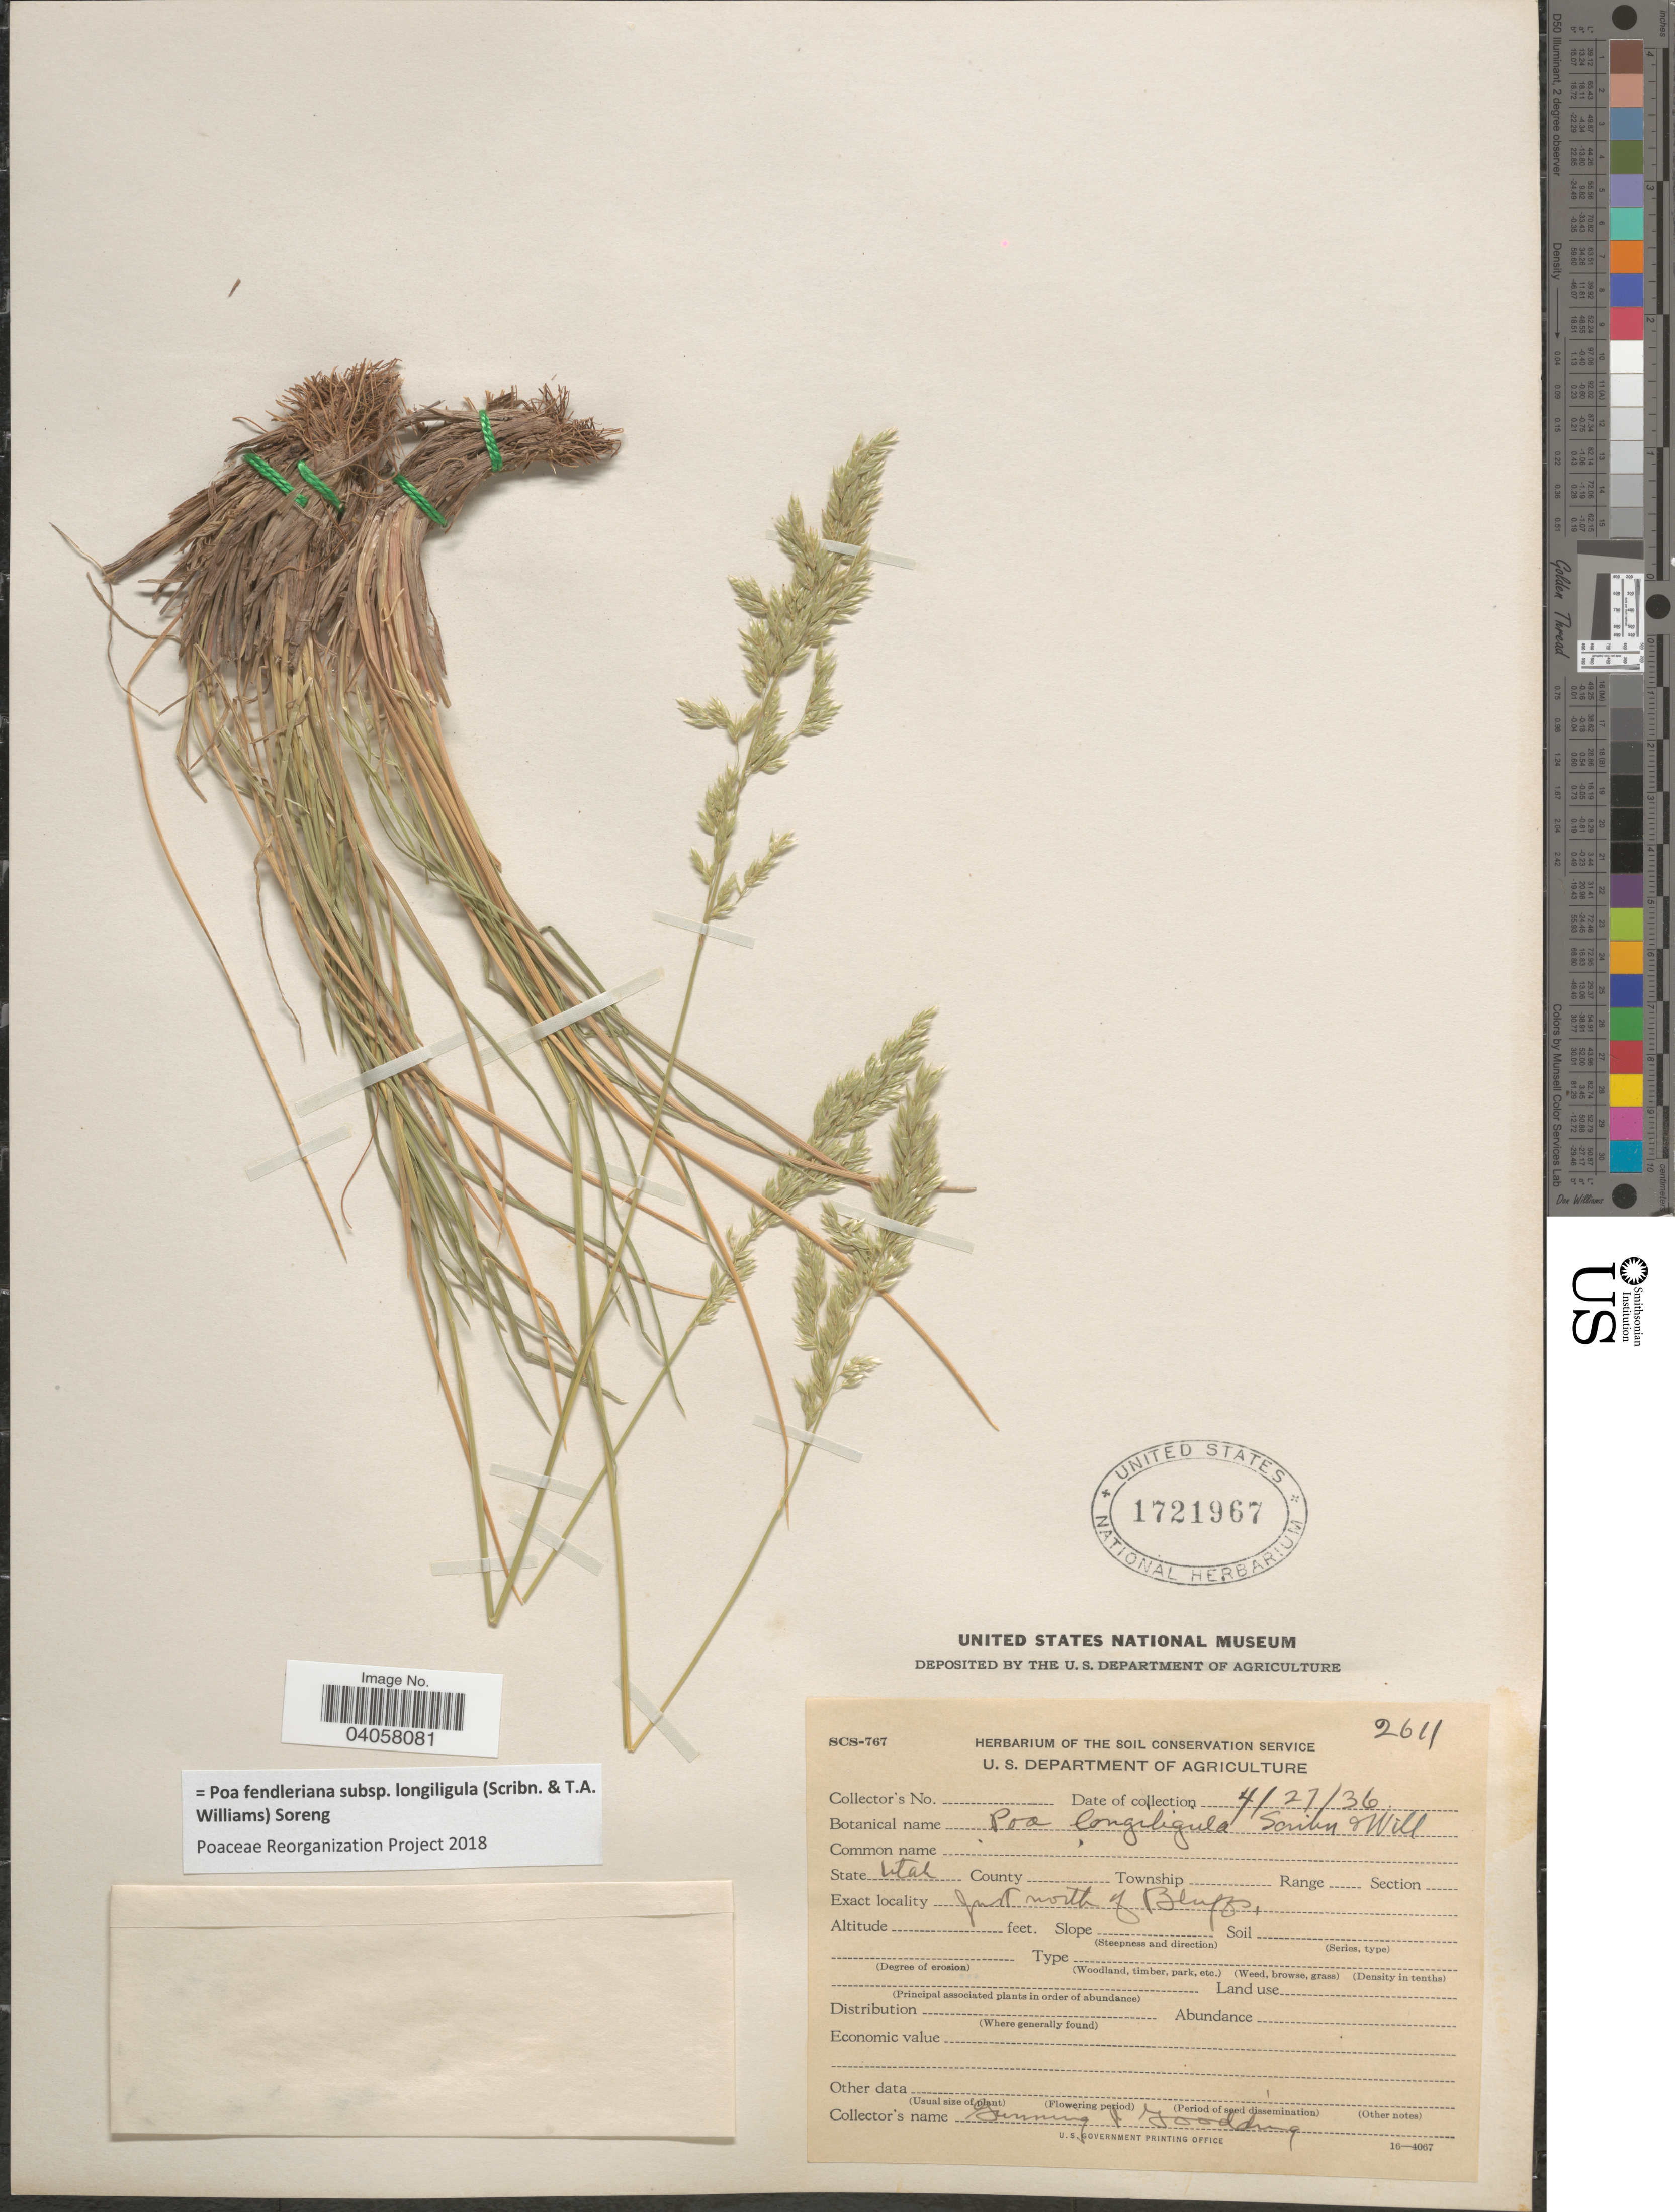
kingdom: Plantae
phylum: Tracheophyta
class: Liliopsida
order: Poales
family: Poaceae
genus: Poa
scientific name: Poa fendleriana subsp. longiligula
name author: (Scribn. & T.A. Williams) Soreng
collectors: Gunning & Goodding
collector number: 2611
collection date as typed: Transcribed d/m/y: 27/4/36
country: United States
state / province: Utah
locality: Just north of Bluffs.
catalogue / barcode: US 1721967